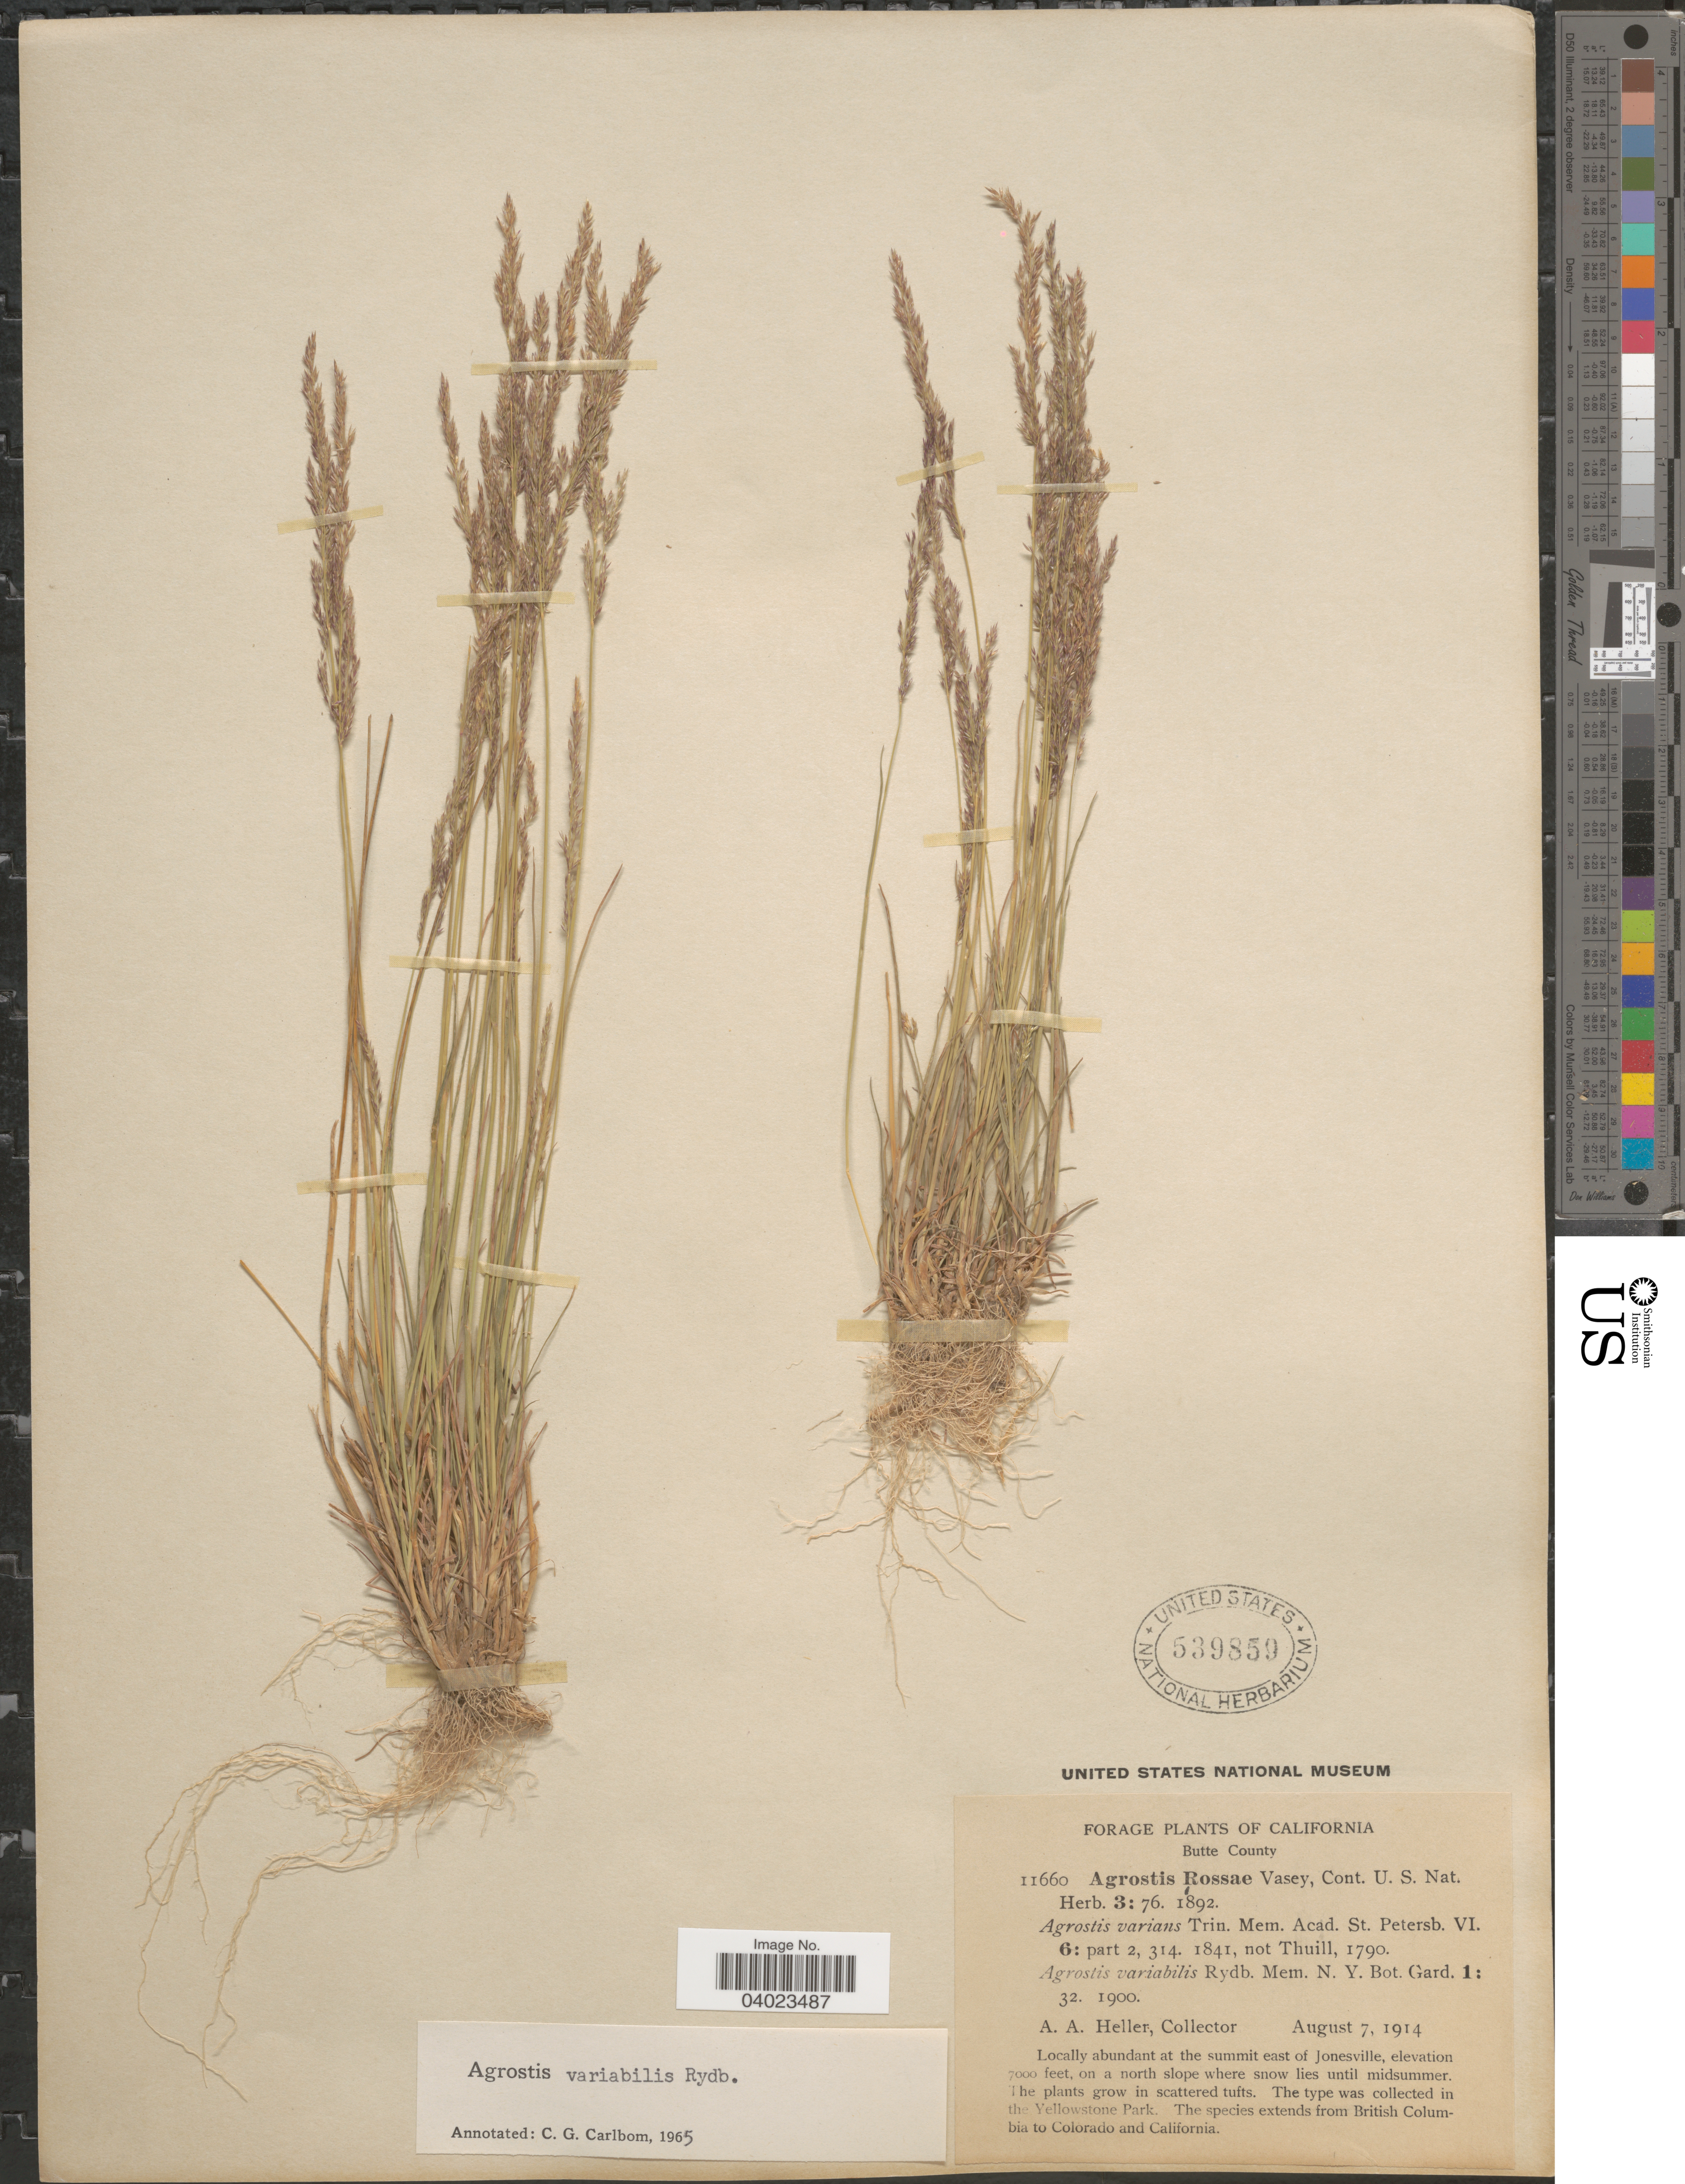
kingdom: Plantae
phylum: Tracheophyta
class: Liliopsida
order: Poales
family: Poaceae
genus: Agrostis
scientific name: Agrostis variabilis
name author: Rydb.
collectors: A. A. Heller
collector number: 11660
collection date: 1914-08-07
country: United States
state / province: California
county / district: Butte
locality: Butte County. At the summit east of Jonesville, on a north slope where snow lies until midsummer.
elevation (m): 2134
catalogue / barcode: US 539859